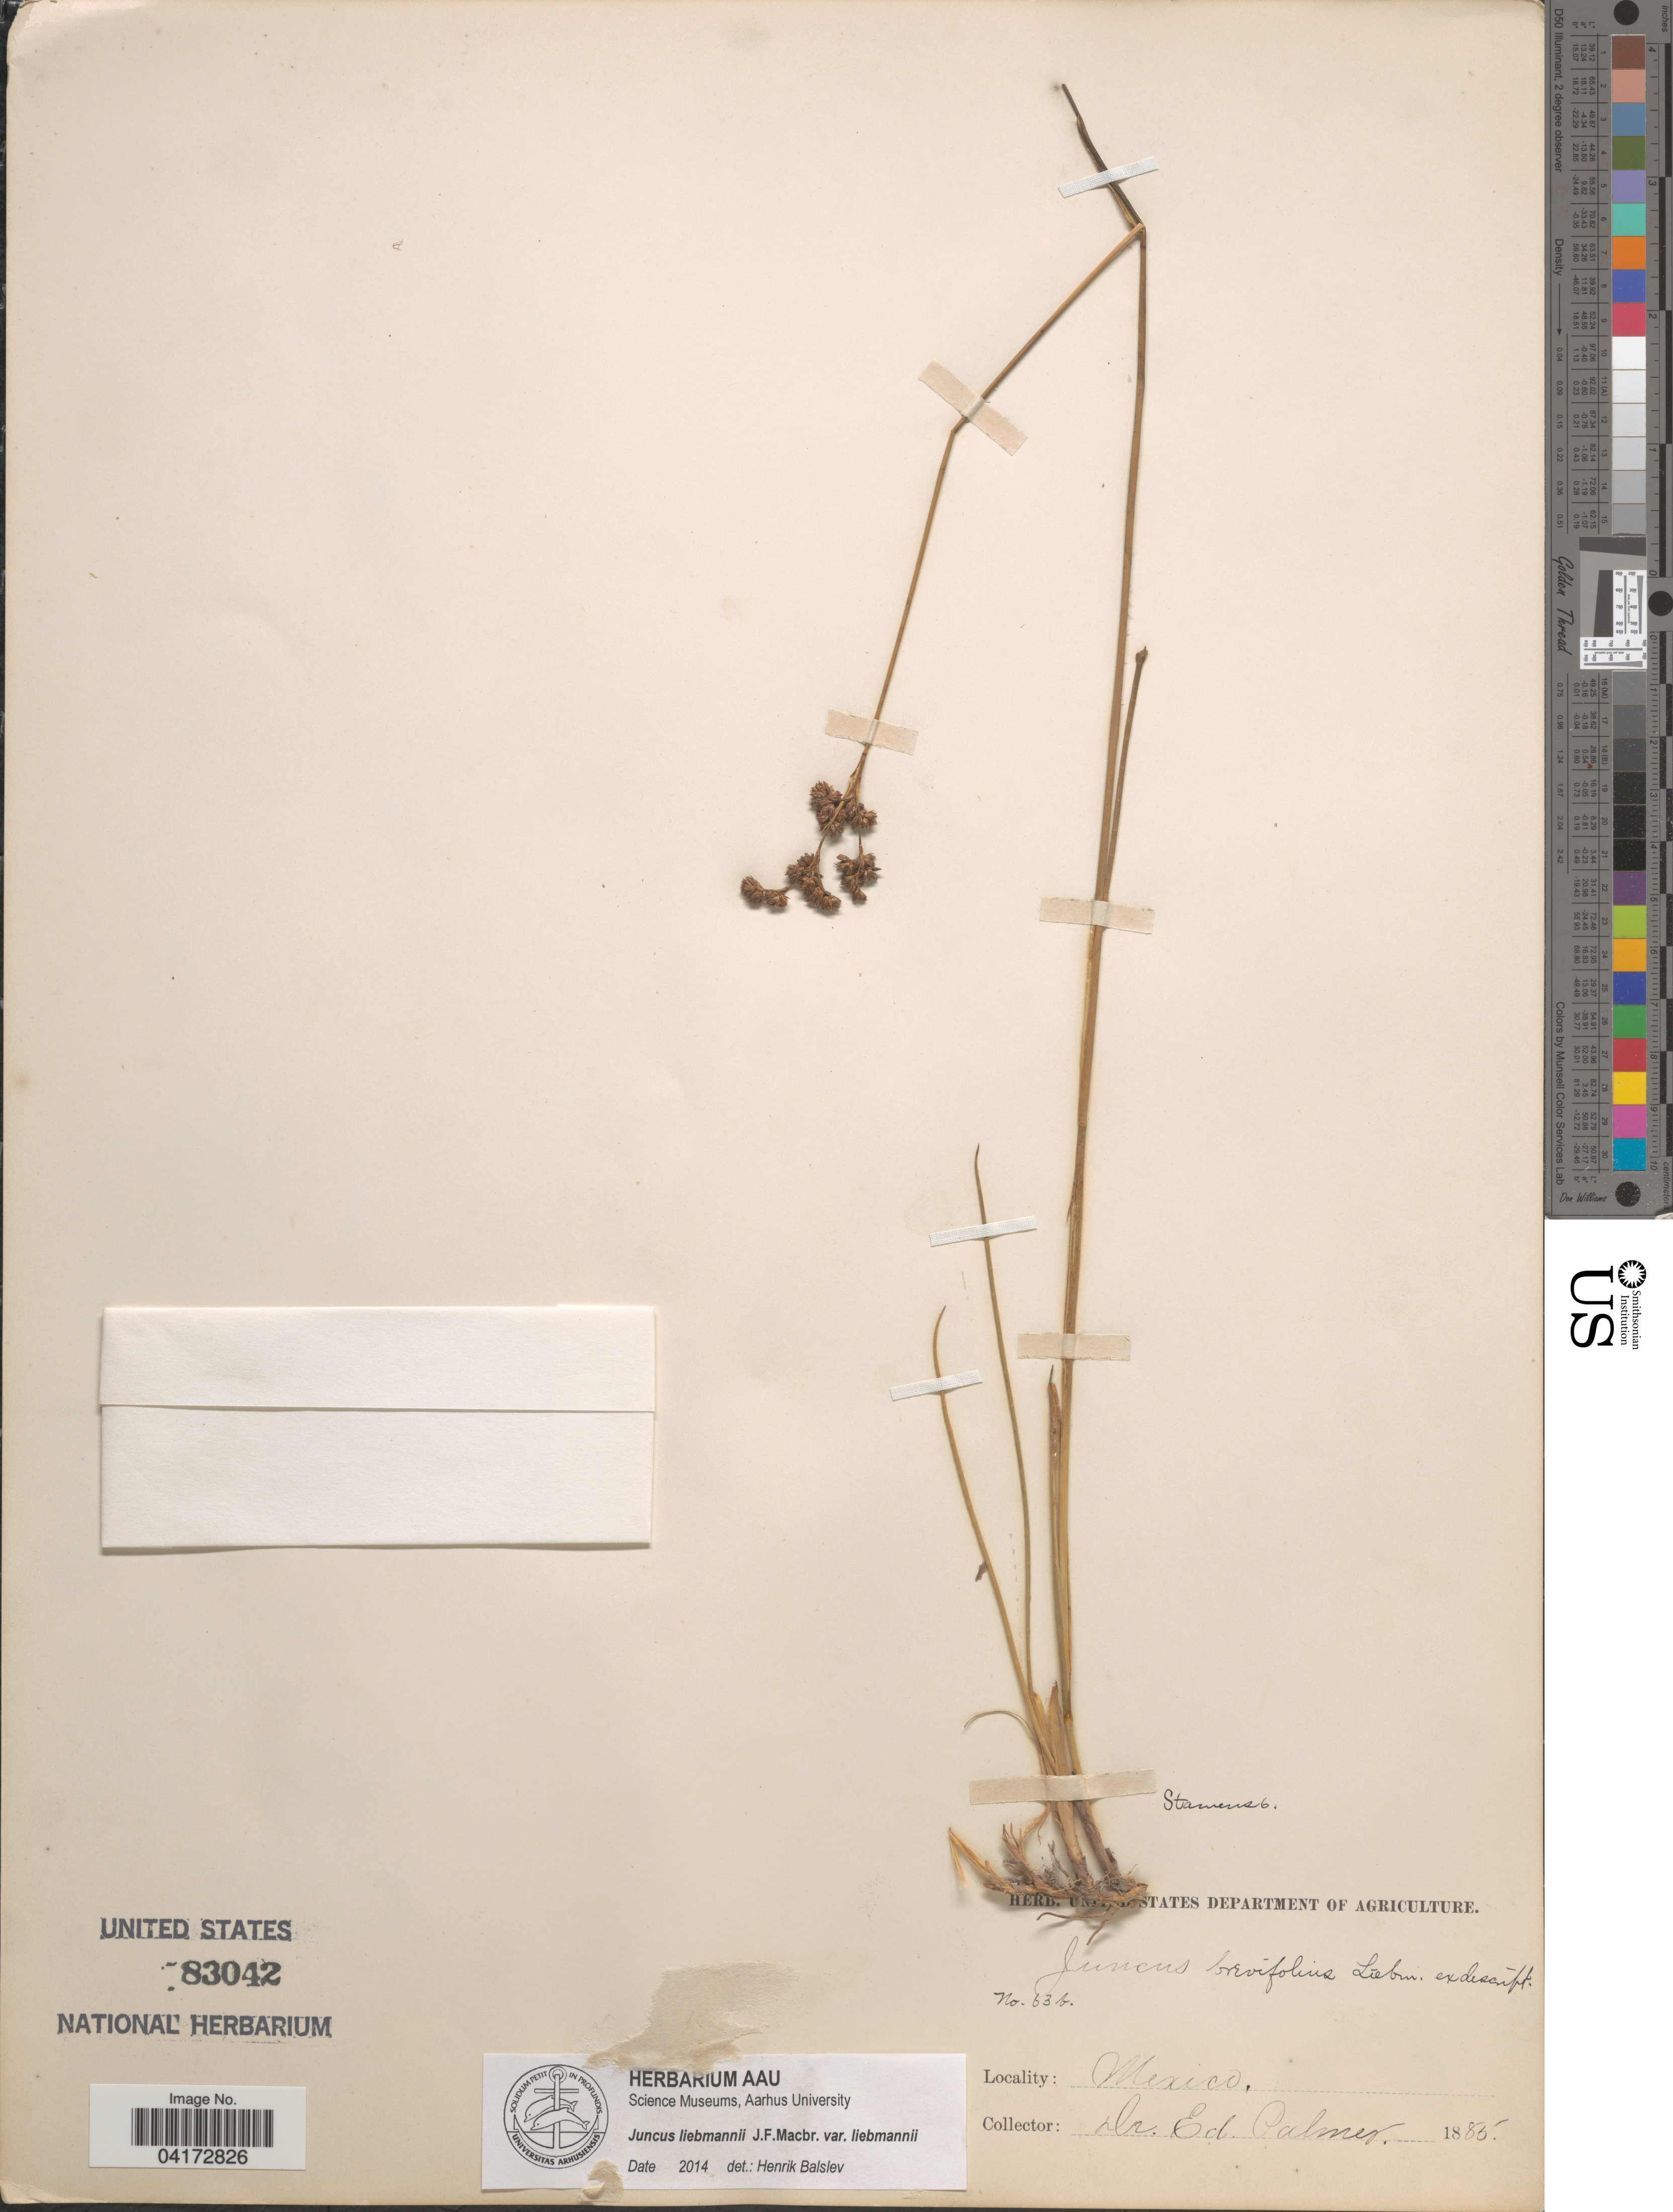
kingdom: Plantae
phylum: Tracheophyta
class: Liliopsida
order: Poales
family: Juncaceae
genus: Juncus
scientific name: Juncus liebmannii var. liebmannii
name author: J.F. Macbr.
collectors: E. Palmer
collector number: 63b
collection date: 1885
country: Mexico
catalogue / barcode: US 83042